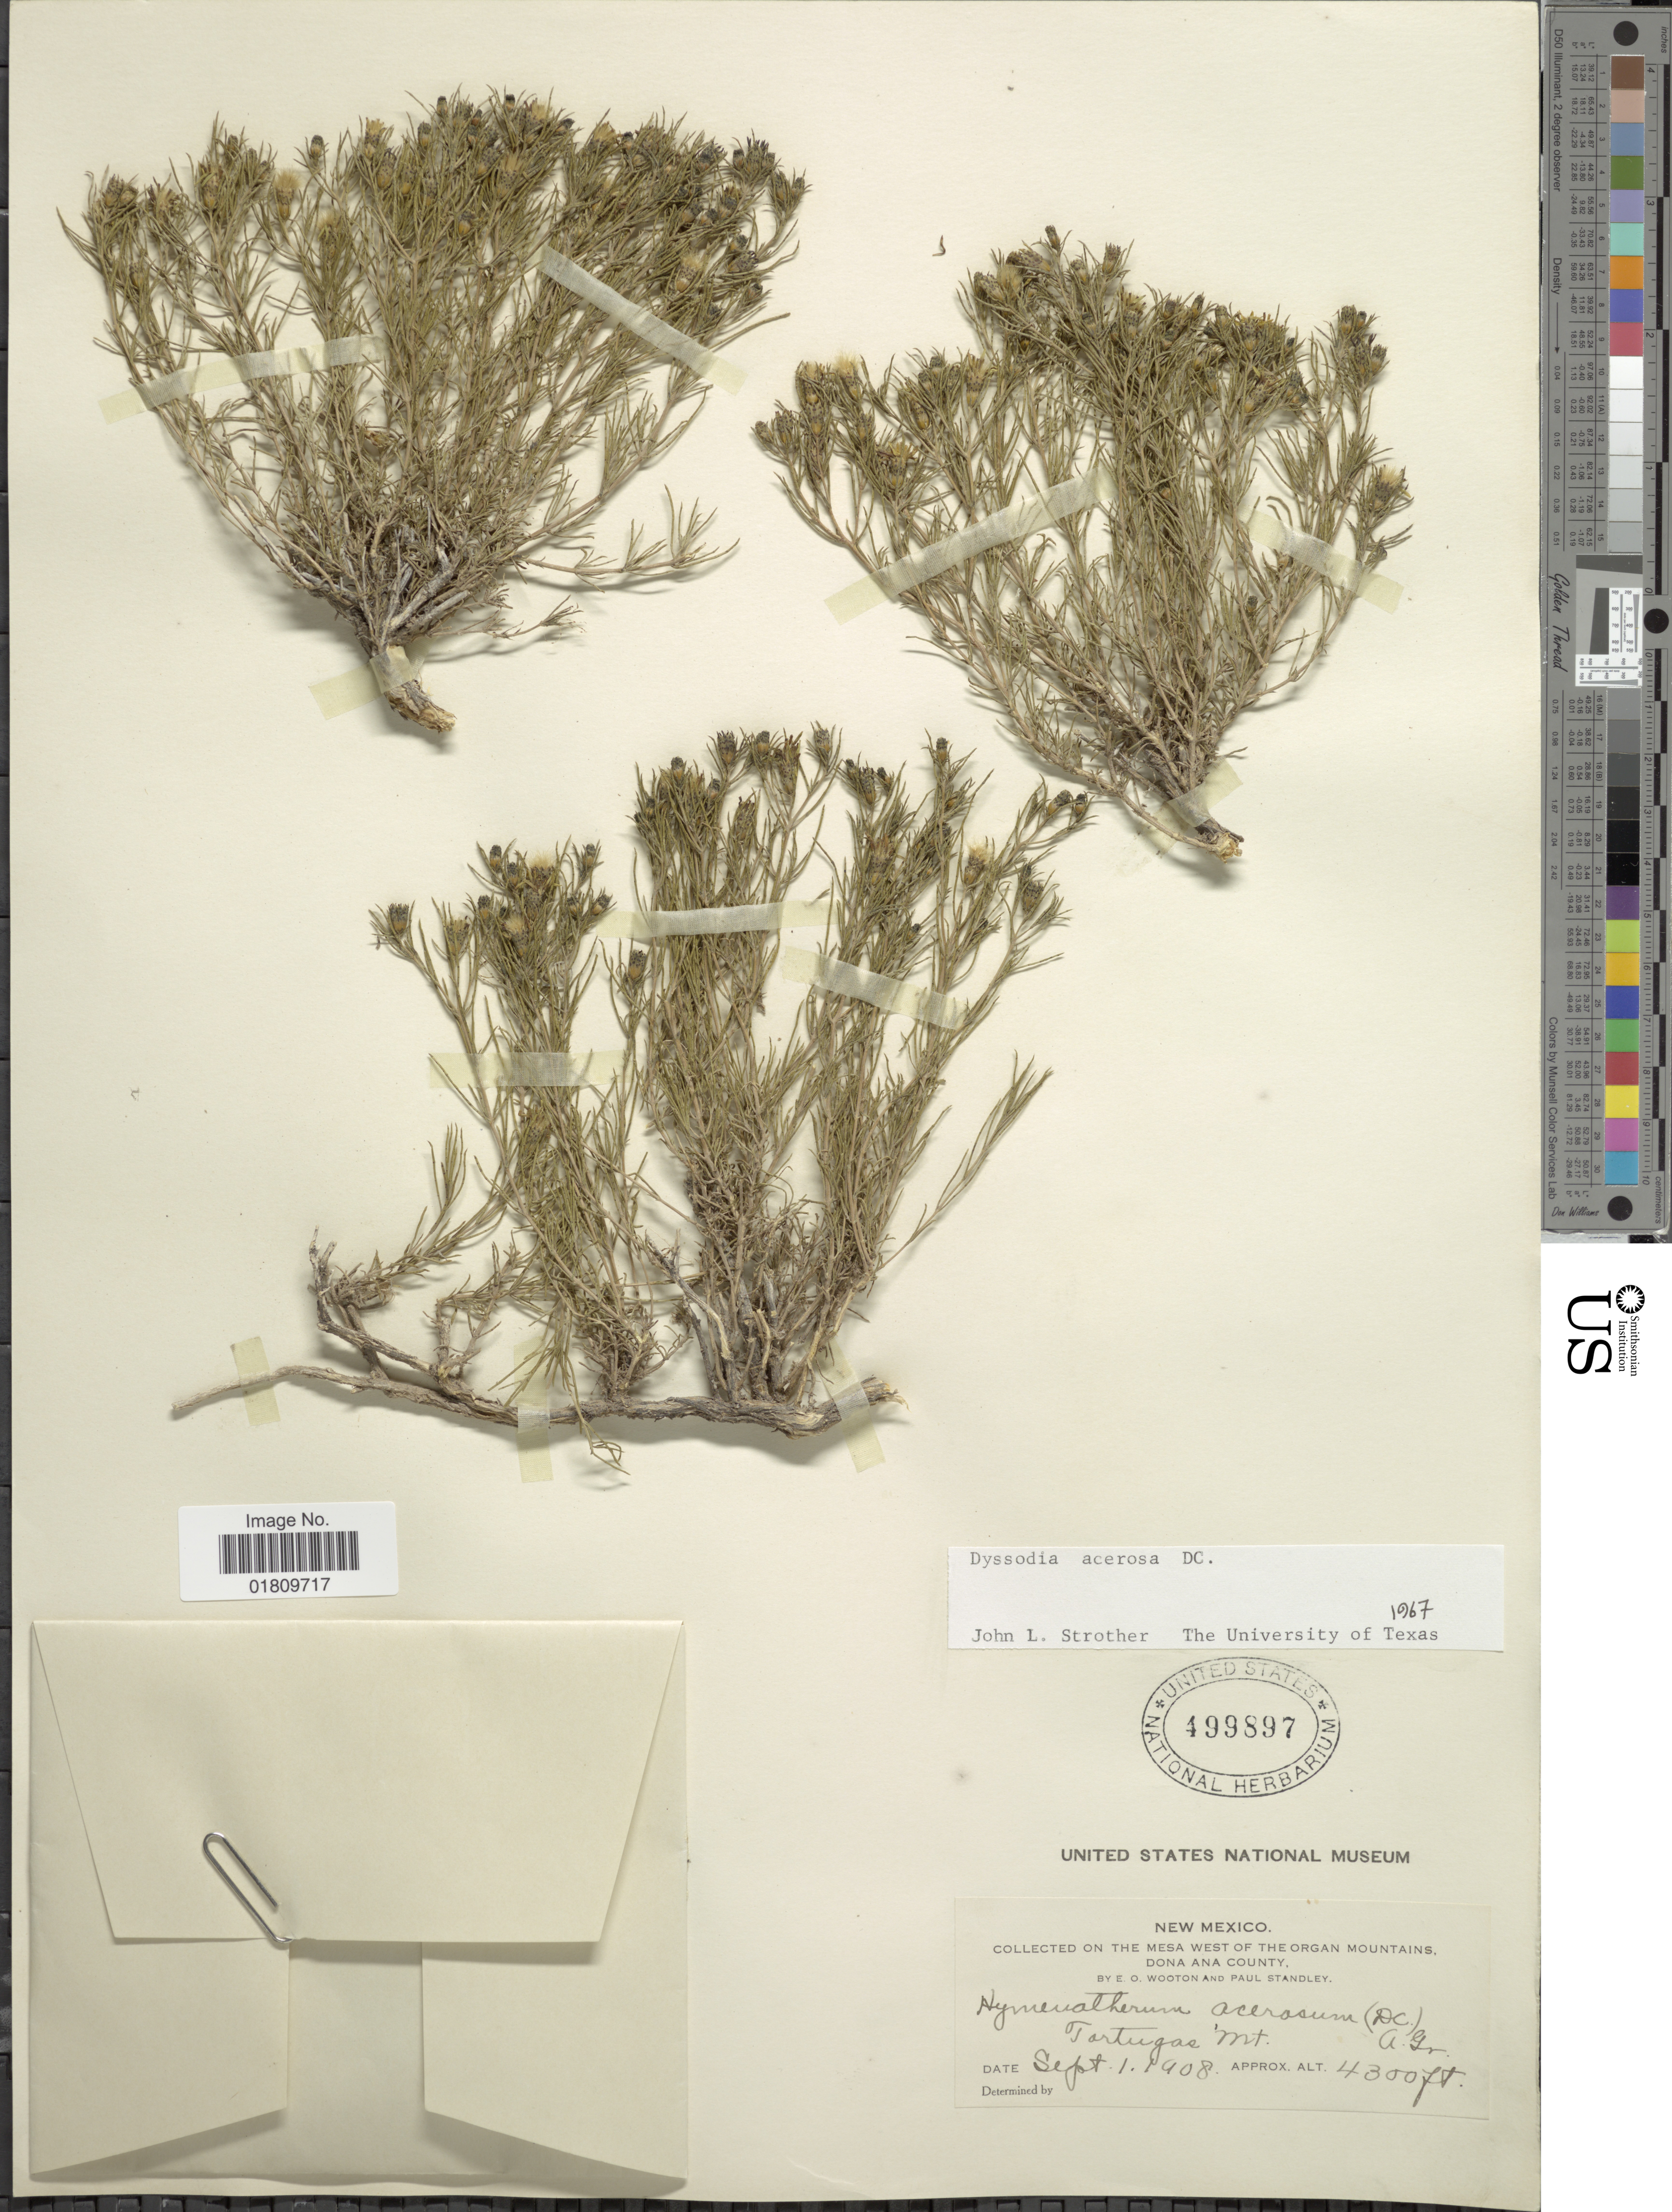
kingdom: Plantae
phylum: Tracheophyta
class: Magnoliopsida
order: Asterales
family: Asteraceae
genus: Thymophylla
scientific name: Thymophylla acerosa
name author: (DC.) Strother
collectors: E. O. Wooton & P. C. Standley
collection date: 1908-09-01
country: United States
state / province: New Mexico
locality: On the mesa West of the Orhan Mountains, Dona County, Tortugas Mt.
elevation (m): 1311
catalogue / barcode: US 499897